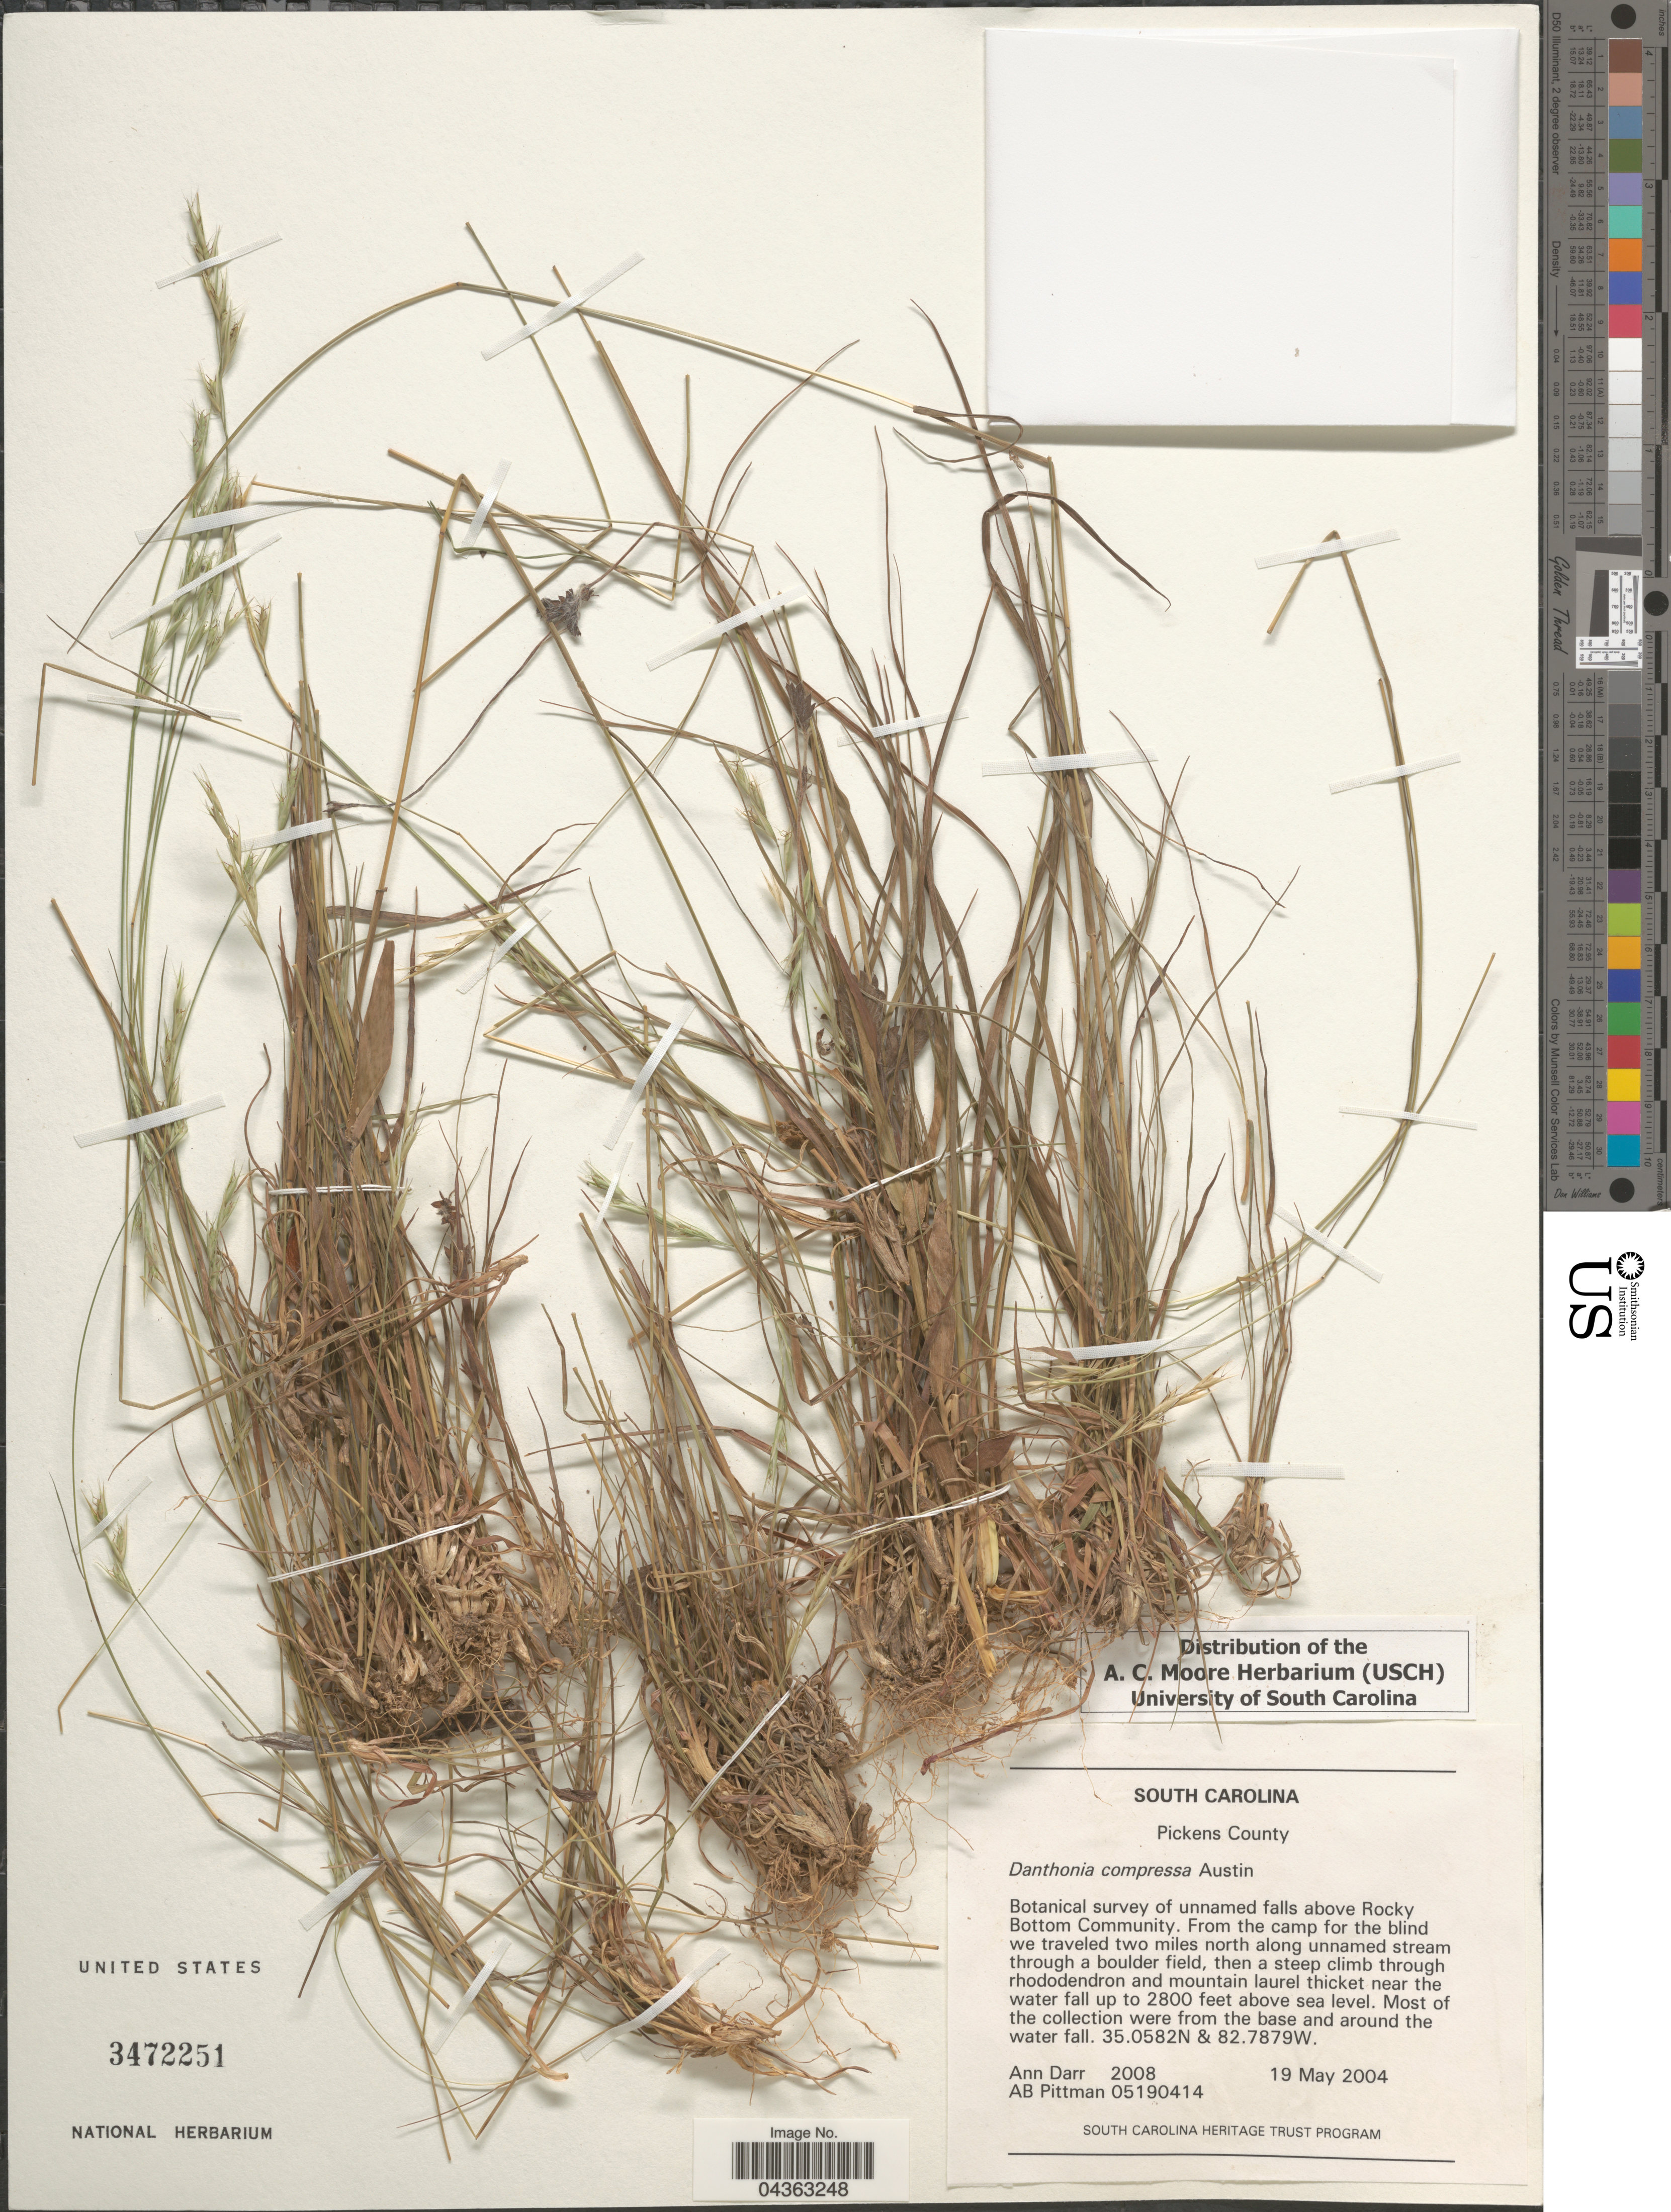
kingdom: Plantae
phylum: Tracheophyta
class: Liliopsida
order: Poales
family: Poaceae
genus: Danthonia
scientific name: Danthonia compressa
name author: Austin in F. Peck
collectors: A. Darr & A. B. Pittman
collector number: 2008/05190414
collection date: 2004-05-19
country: United States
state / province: South Carolina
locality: Pickens County. Botanical survey of unnamed falls above Rocky Bottom Community. From the camp for the blind we traveled two miles north along unnamed stream through a boulder field, then a steep climb through rhododendron and mountain laurel thicket near the water fall/.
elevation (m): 853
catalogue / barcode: US 3472251